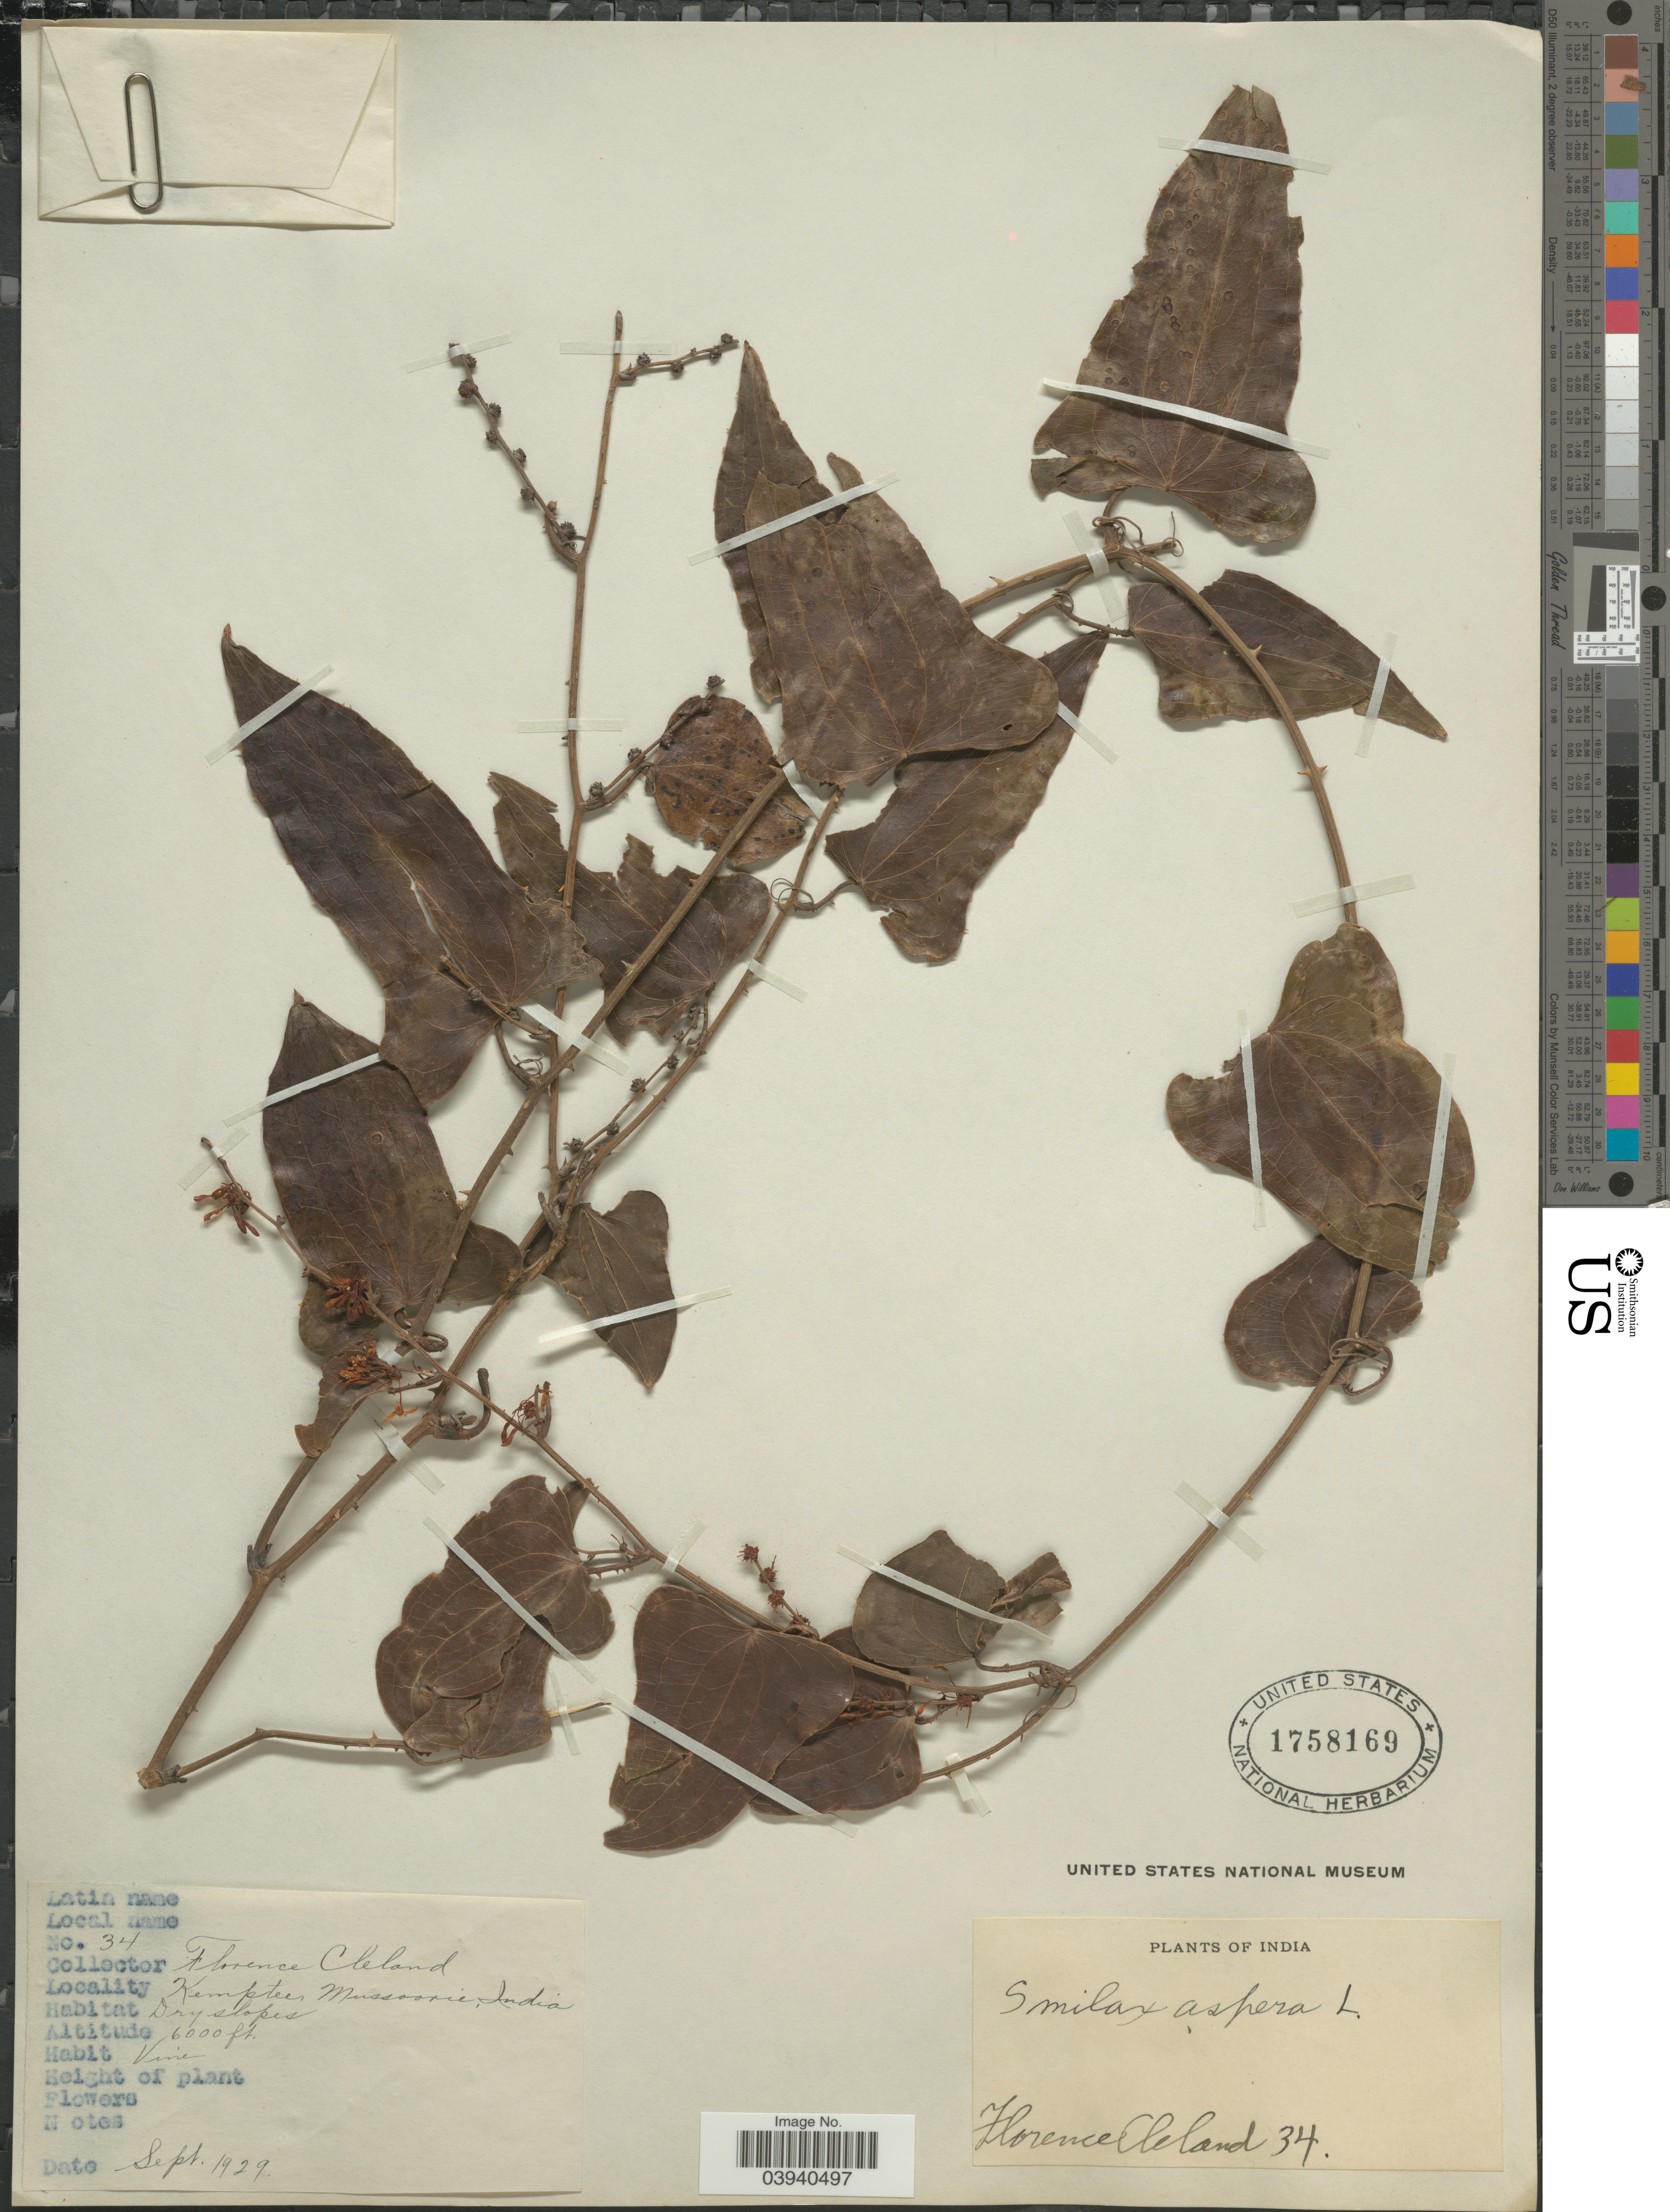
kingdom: Plantae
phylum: Tracheophyta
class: Liliopsida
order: Liliales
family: Smilacaceae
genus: Smilax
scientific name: Smilax aspera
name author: L.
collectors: F. Cleland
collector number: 34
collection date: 1929-09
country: India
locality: Kemptee Mussoorie.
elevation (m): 1829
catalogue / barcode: US 1758169